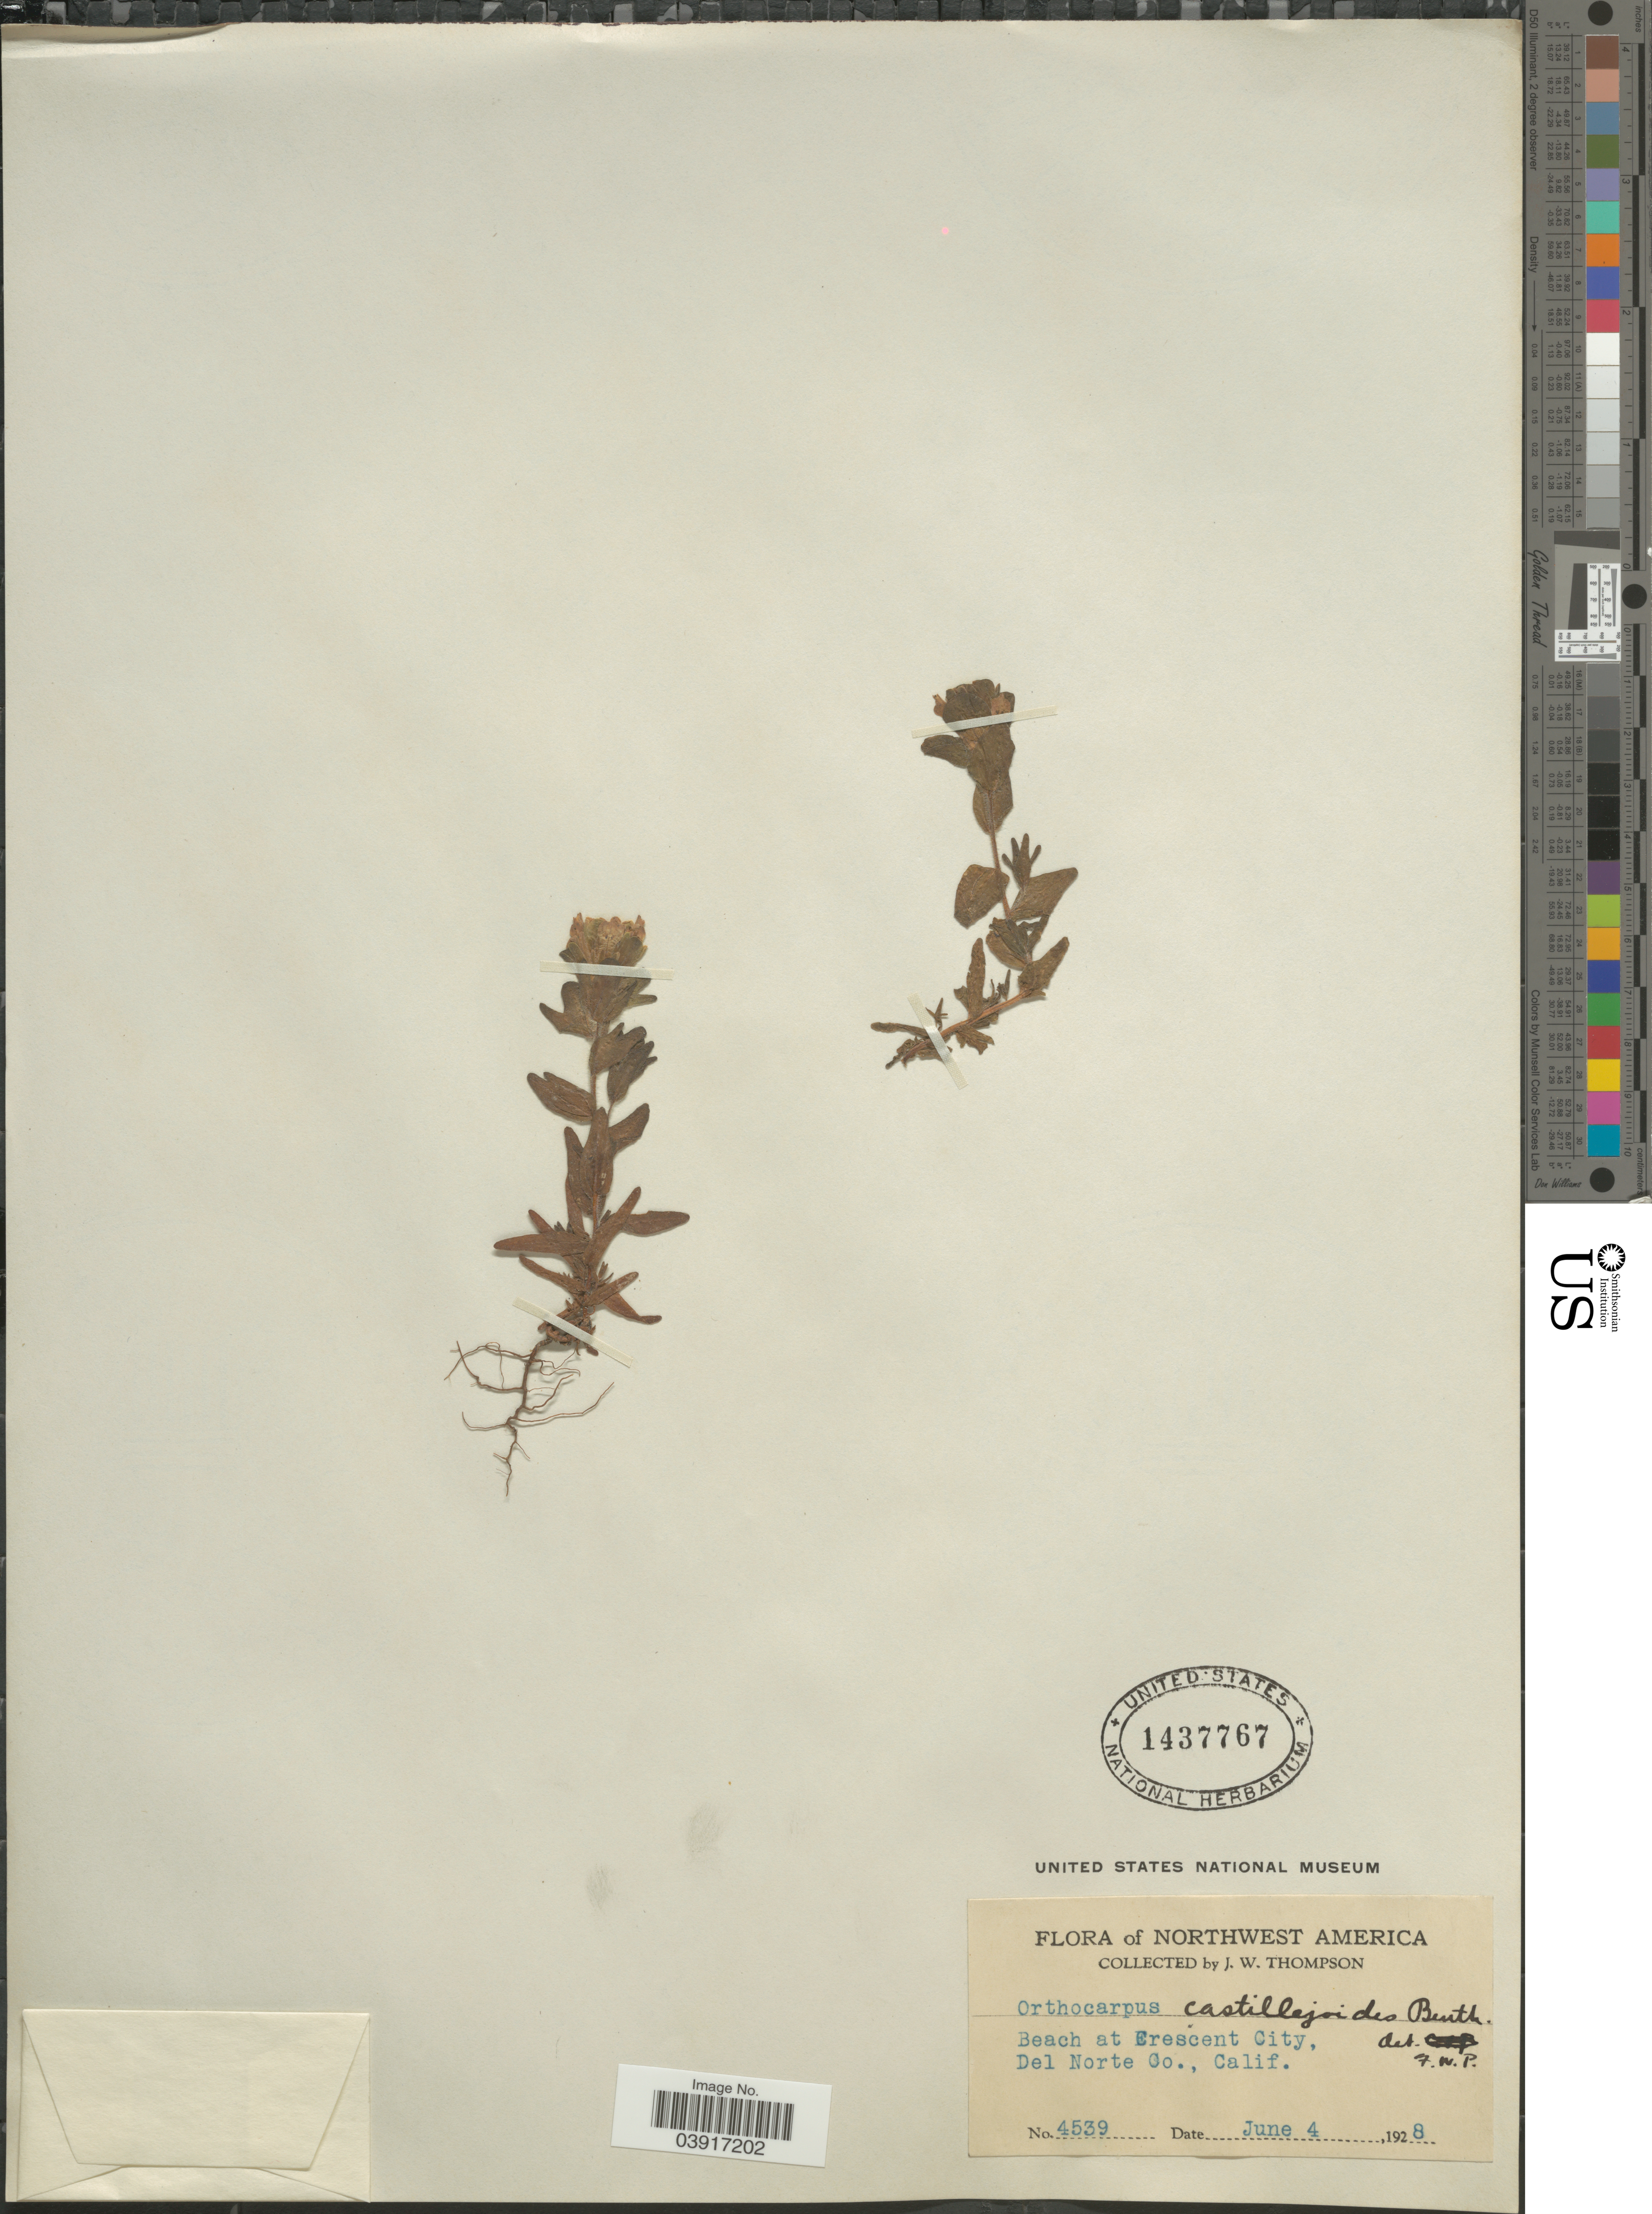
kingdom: Plantae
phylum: Tracheophyta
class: Magnoliopsida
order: Lamiales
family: Orobanchaceae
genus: Orthocarpus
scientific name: Orthocarpus castillejoides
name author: Benth.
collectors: J. Thompson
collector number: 4539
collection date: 1928-06-04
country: United States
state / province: California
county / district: Del Norte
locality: Northwest America. Beach at Crescent City, Del Norte Co.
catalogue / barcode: US 1437767